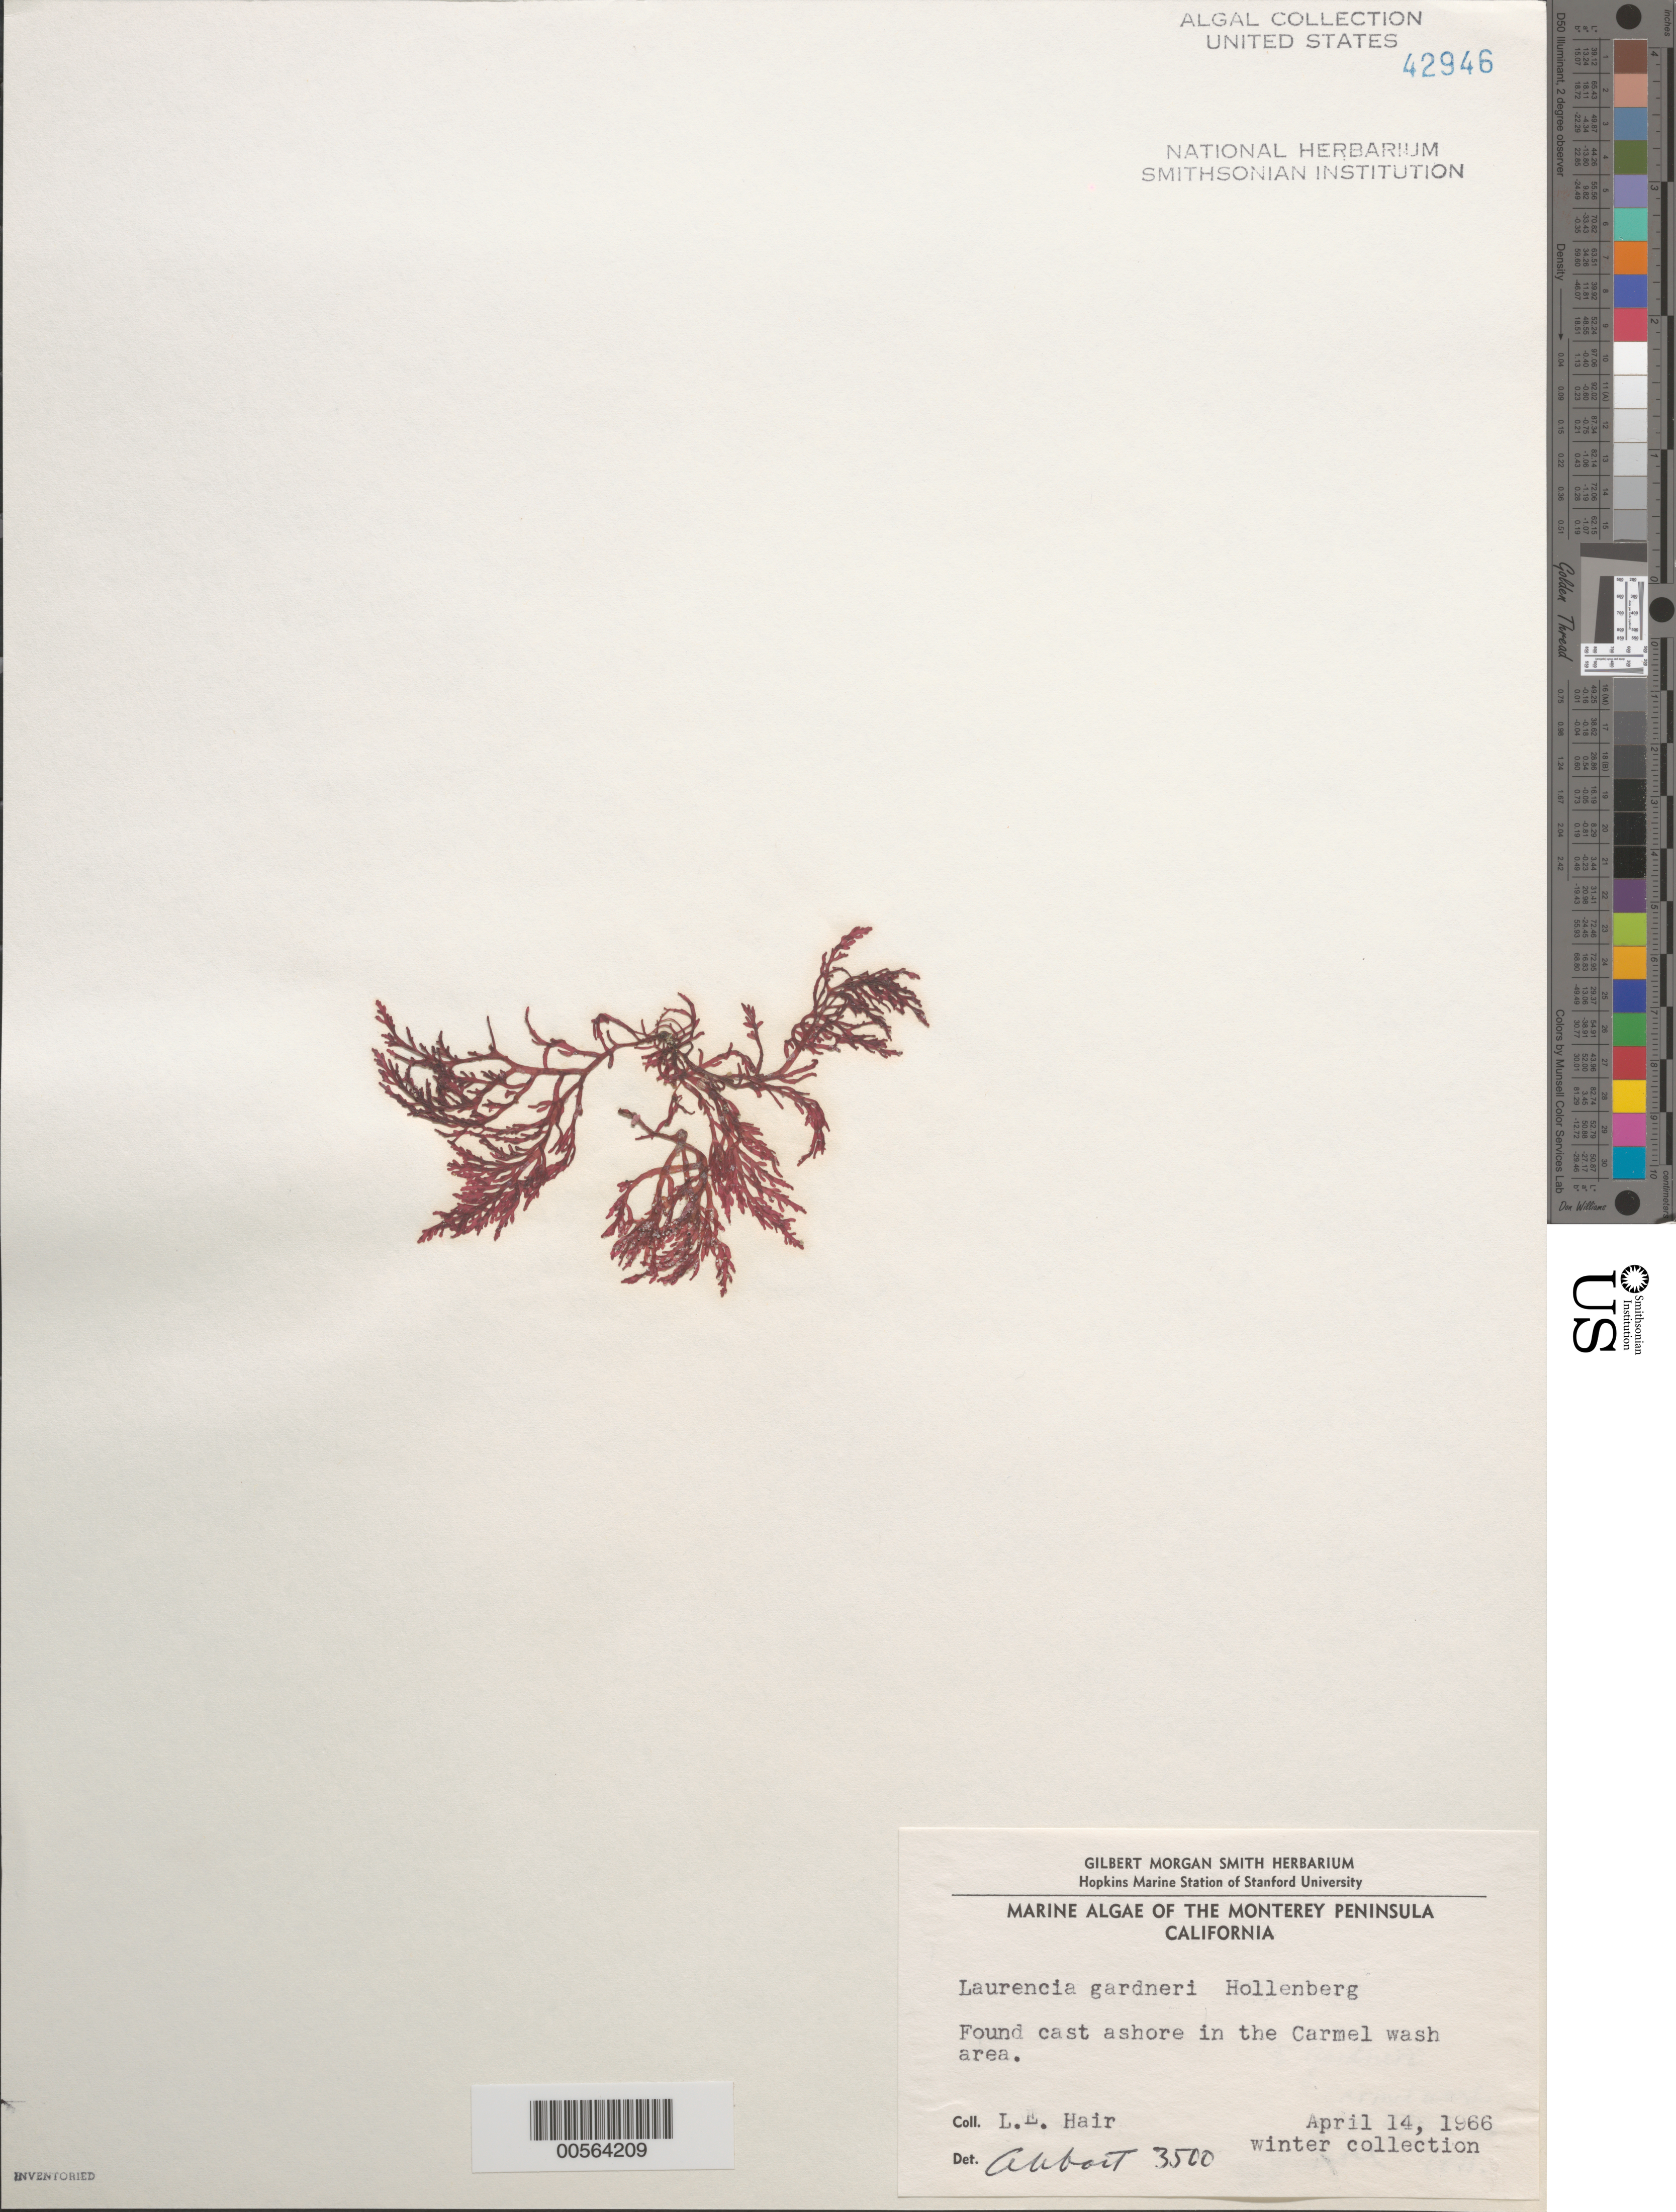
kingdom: Plantae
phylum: Rhodophyta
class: Florideophyceae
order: Ceramiales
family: Rhodomelaceae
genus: Laurencia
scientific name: Laurencia gardneri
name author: Hollenb. in G.M. Sm. & Hollenb.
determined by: Abbott, Isabella A.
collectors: L. Hair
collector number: IAA 3500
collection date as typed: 14 Apr 1966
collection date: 1966-04-14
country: United States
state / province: California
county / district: Monterey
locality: Carmel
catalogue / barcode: US 42946